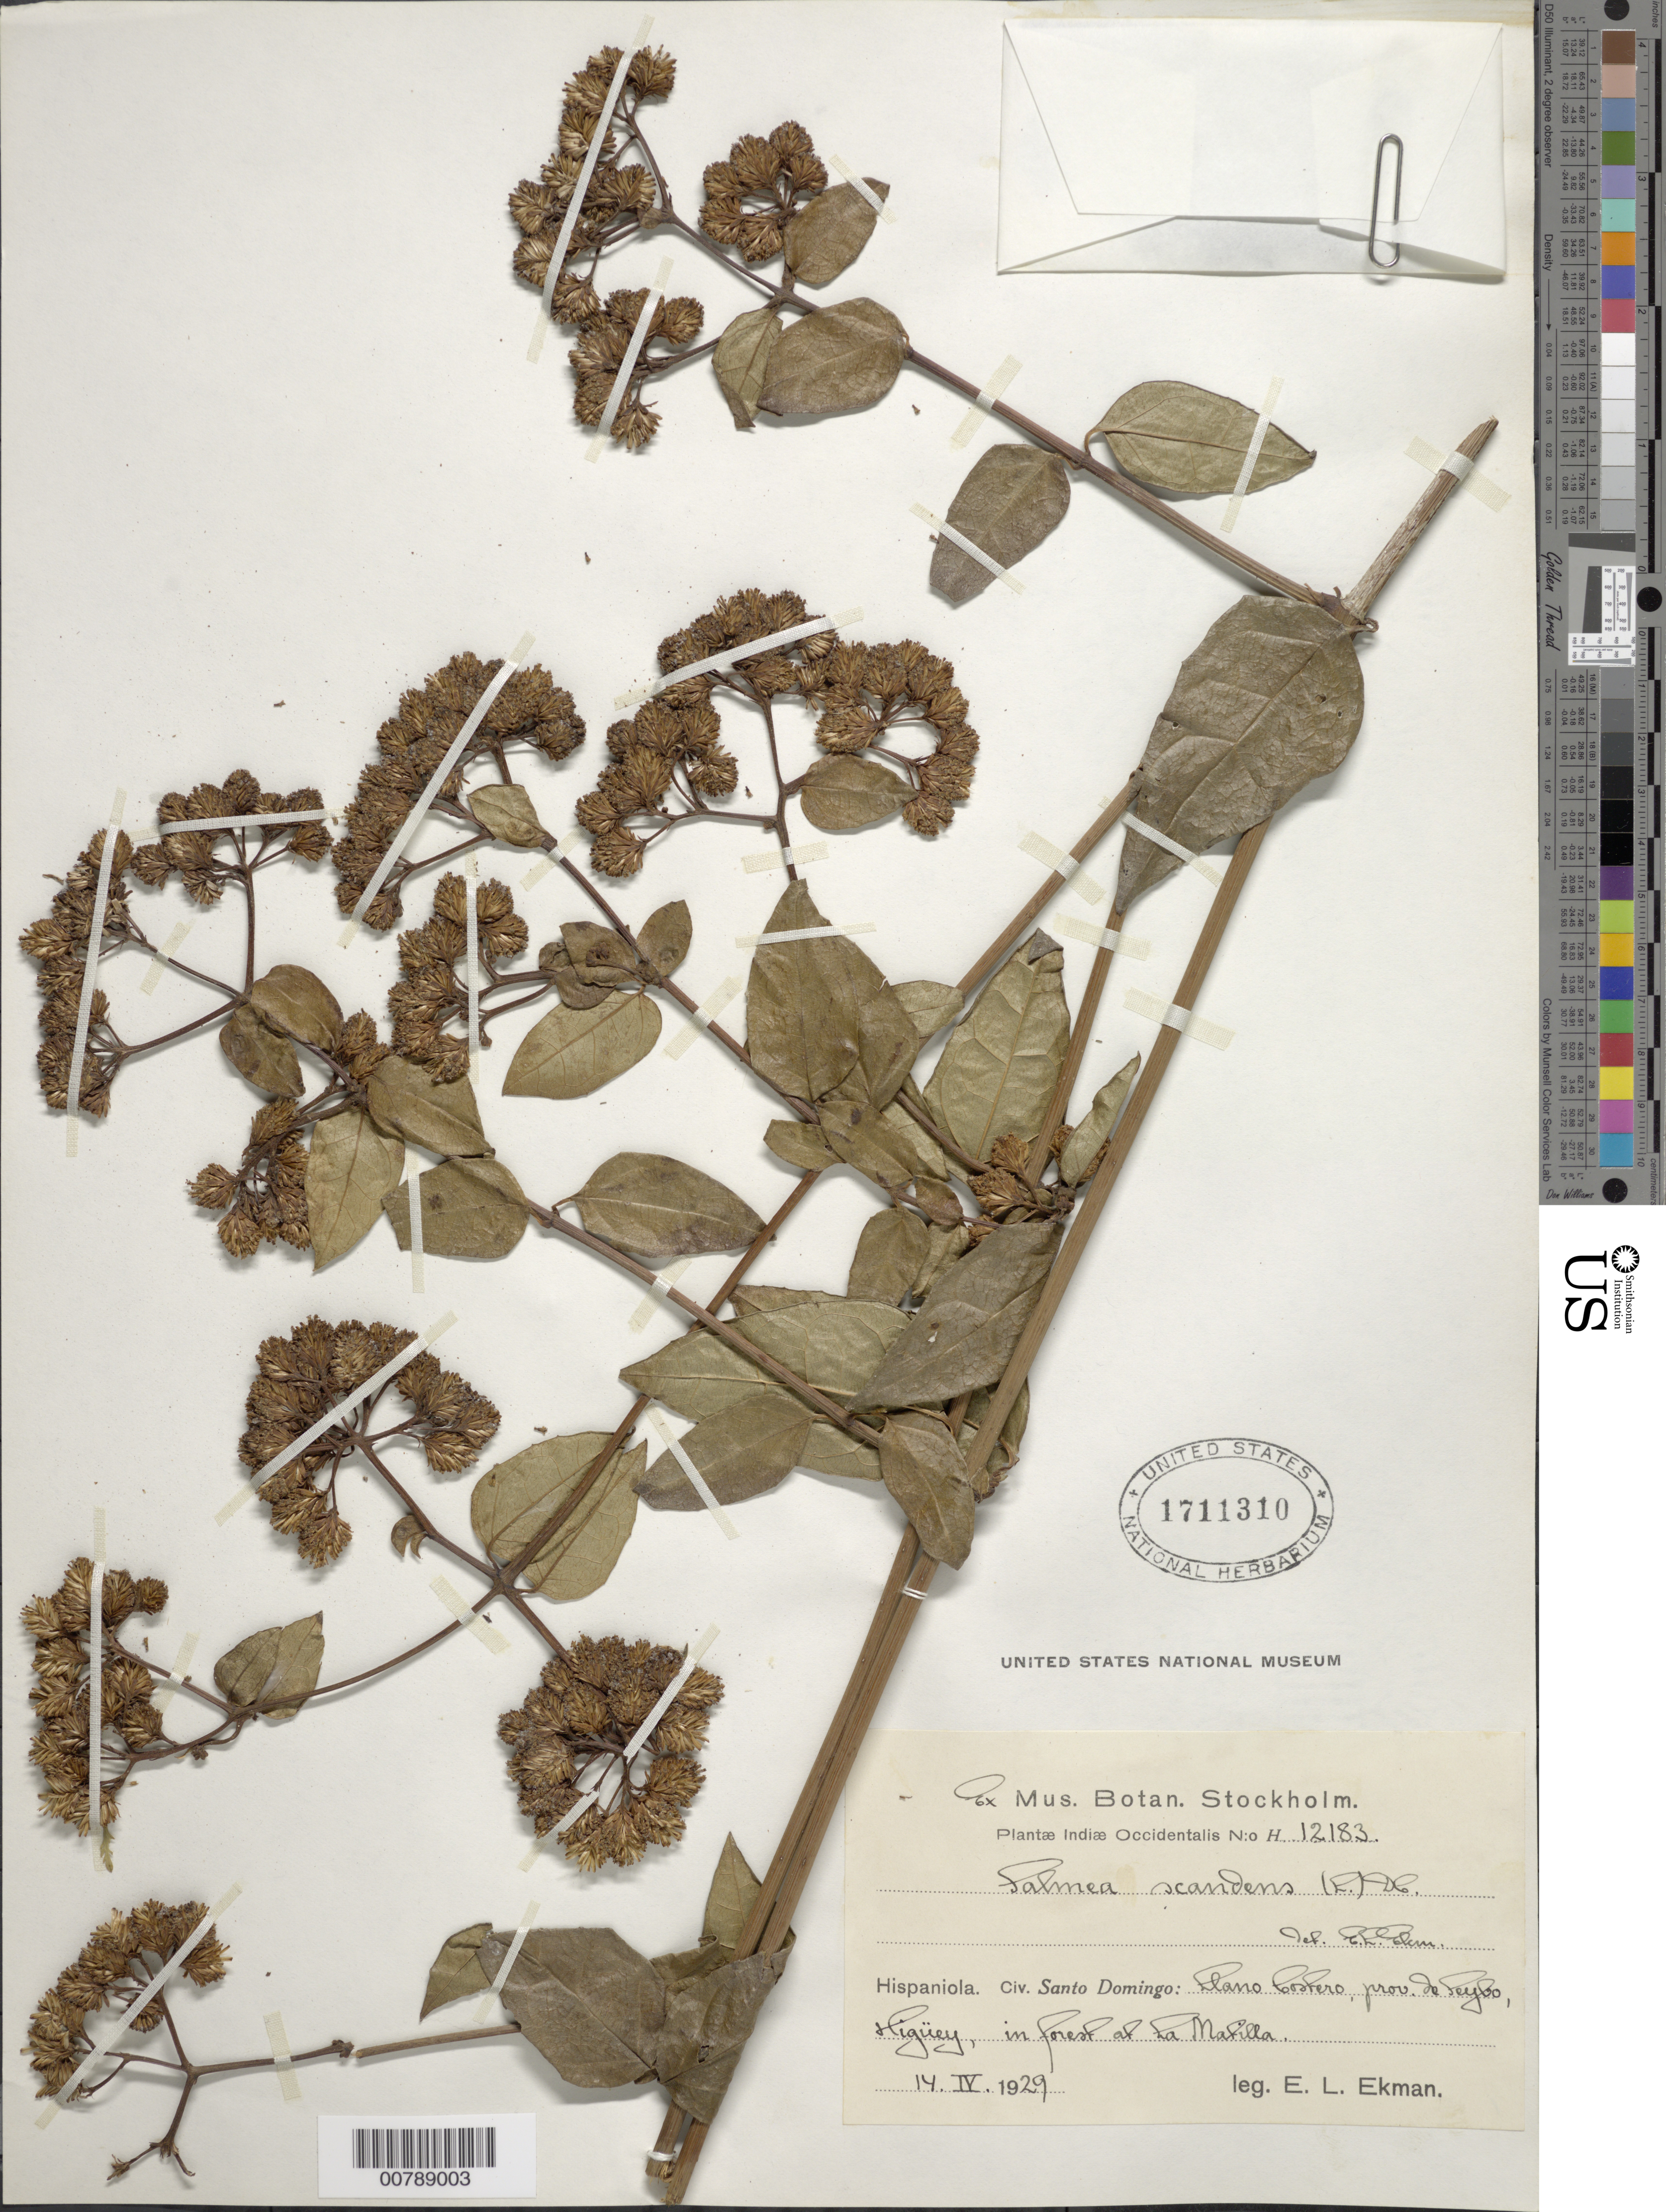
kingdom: Plantae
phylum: Tracheophyta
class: Magnoliopsida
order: Asterales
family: Asteraceae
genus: Salmea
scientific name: Salmea scandens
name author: (L.) DC.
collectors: E. L. Ekman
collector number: H 12183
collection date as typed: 14 Apr 1929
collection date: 1929-04-14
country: Dominican Republic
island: Hispaniola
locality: Civ. Santo Domingo: Llano Costero, prov. de Seybo, Higüey; at La Matilla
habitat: Forest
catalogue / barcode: US 1711310